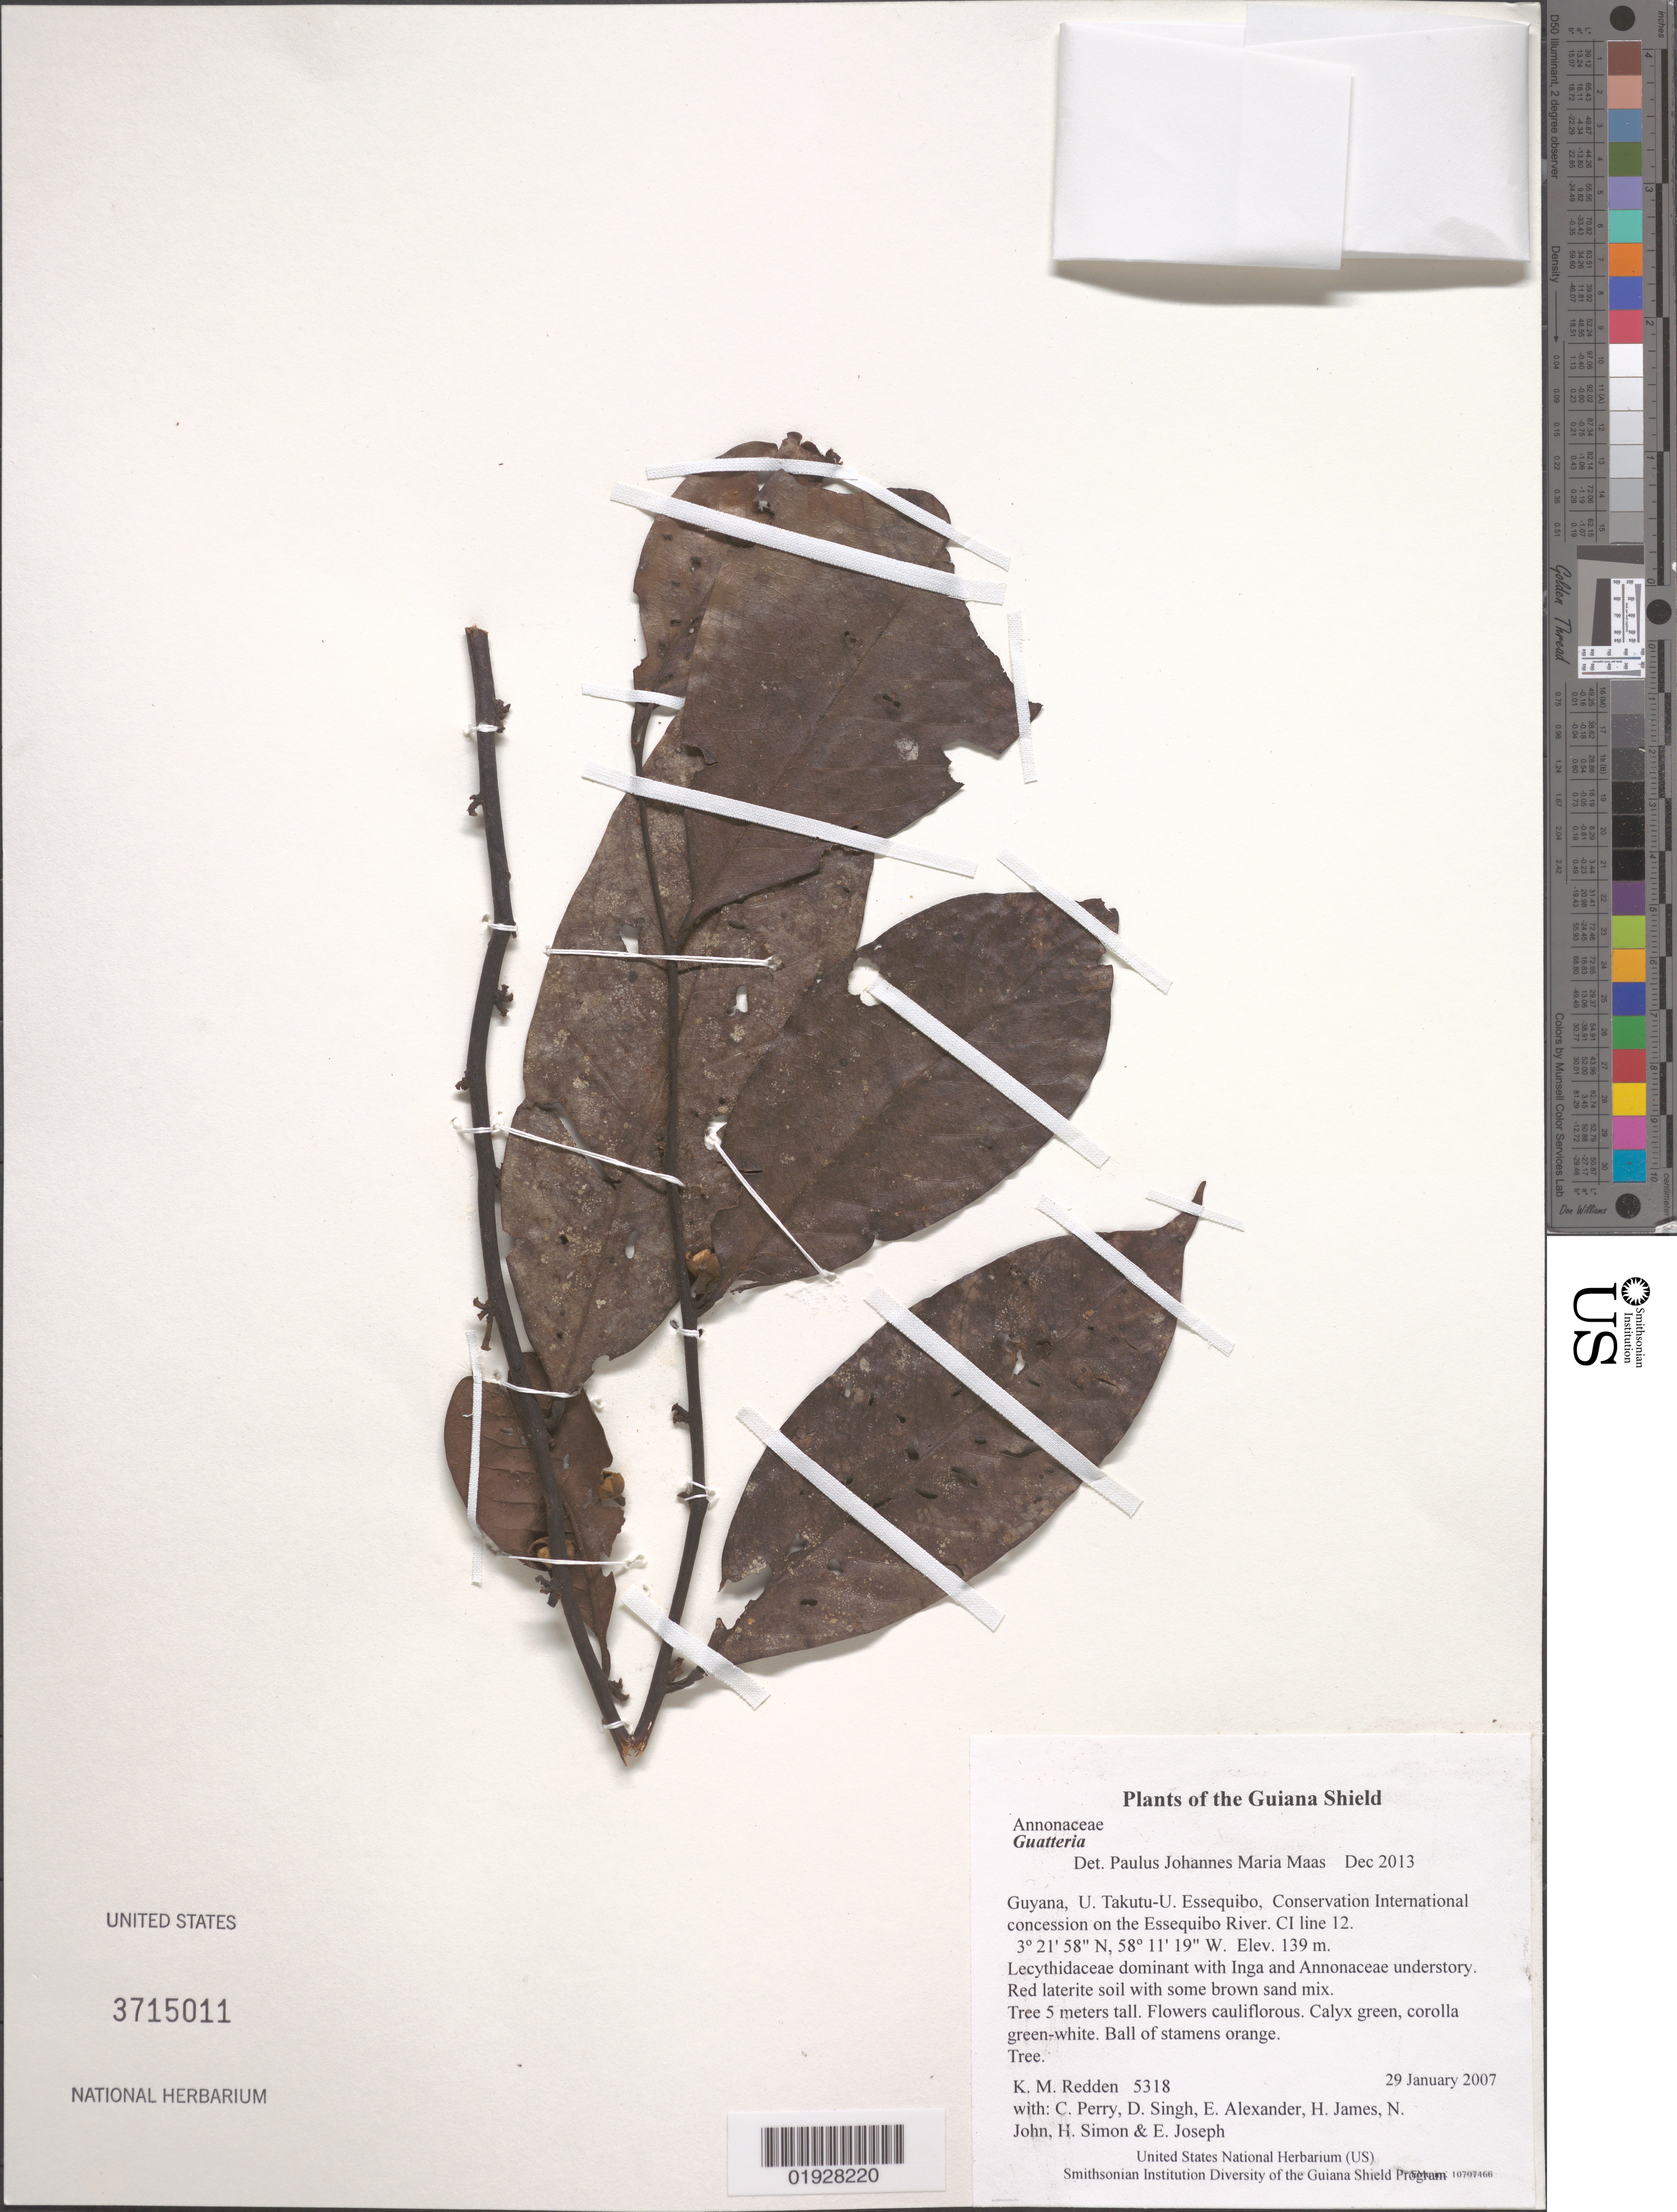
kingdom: Plantae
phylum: Tracheophyta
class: Magnoliopsida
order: Magnoliales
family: Annonaceae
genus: Guatteria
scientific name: Guatteria sp.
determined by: Maas, Paul J. M.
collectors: K. M. Redden, C. Perry, D. Singh, E. Alexander, H. James, N. John, H. Simon & E. Joseph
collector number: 5318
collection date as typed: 29 January 2007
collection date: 2007-01-29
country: Guyana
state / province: U. Takutu-U. Essequibo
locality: Conservation International concession on the Essequibo River. CI line 12.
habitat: Lecythidaceae dominant with Inga and Annonaceae understory. Red laterite soil with some brown sand mix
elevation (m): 139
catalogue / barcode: US 3715011